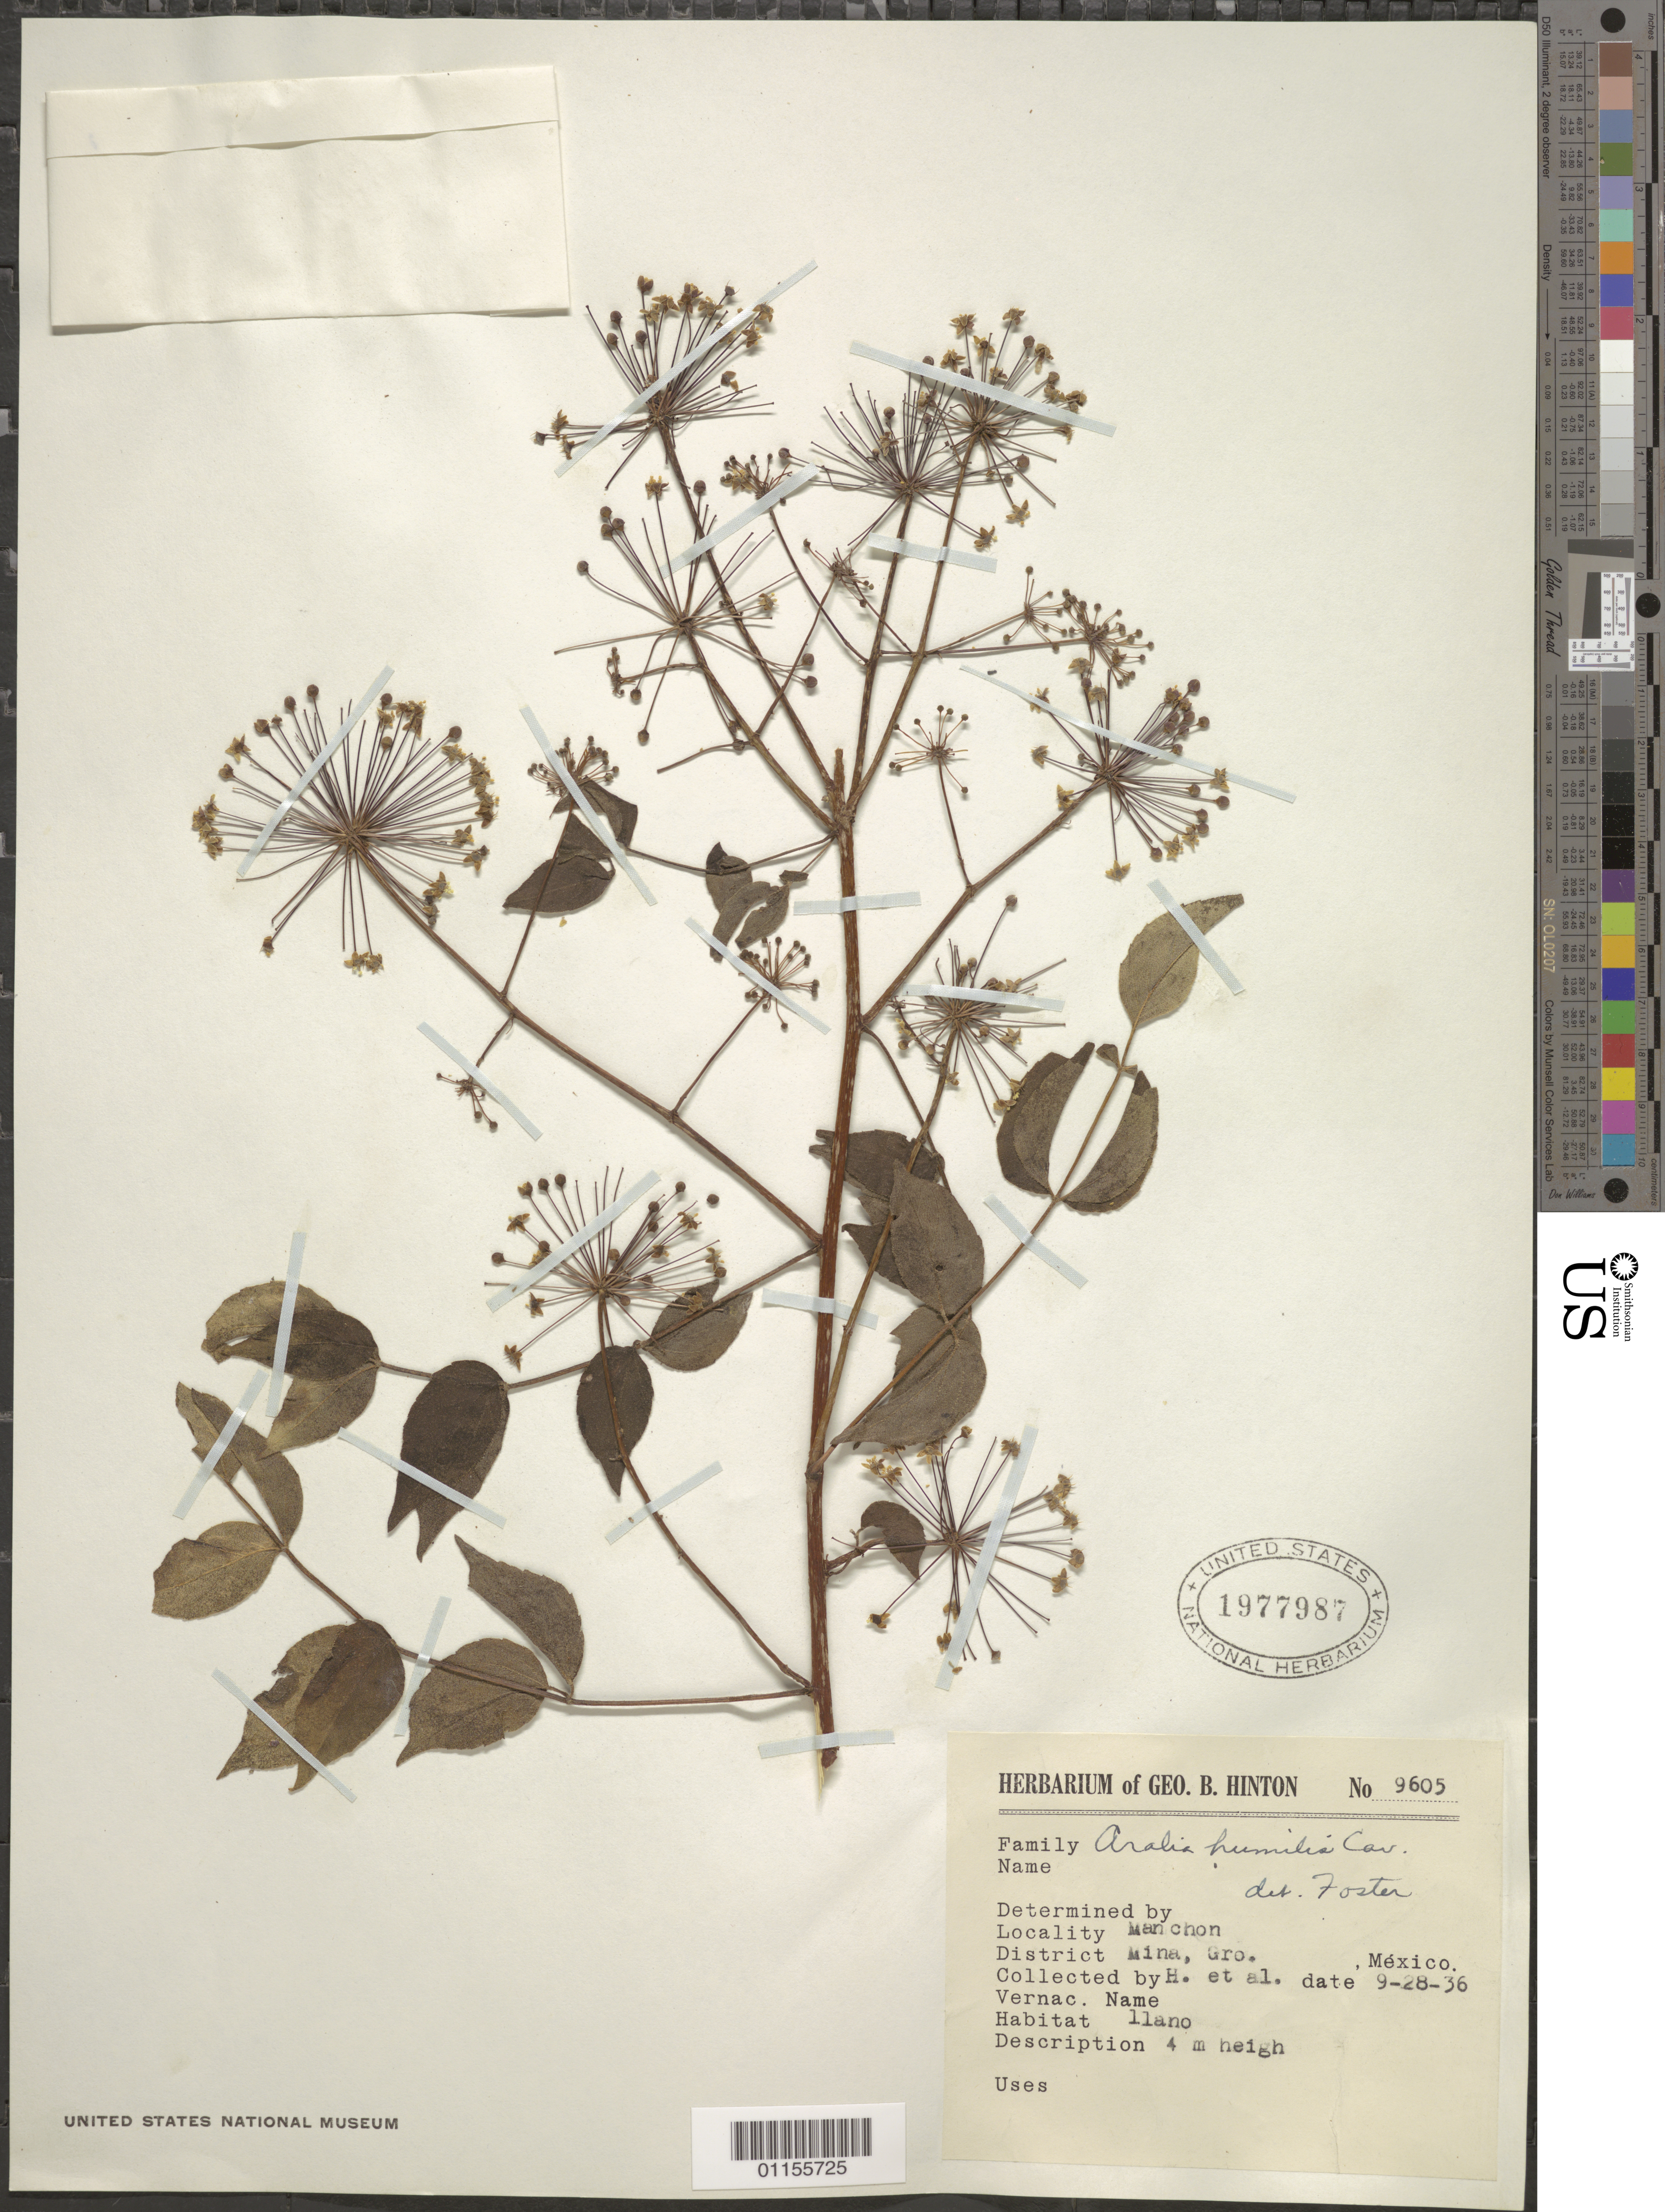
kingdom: Plantae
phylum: Tracheophyta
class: Magnoliopsida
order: Apiales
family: Araliaceae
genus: Aralia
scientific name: Aralia humilis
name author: Cav.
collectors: G. B. Hinton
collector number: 9605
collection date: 1936-09-28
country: Mexico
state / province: Nuevo León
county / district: Mina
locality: Manchon.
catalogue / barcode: US 1977987